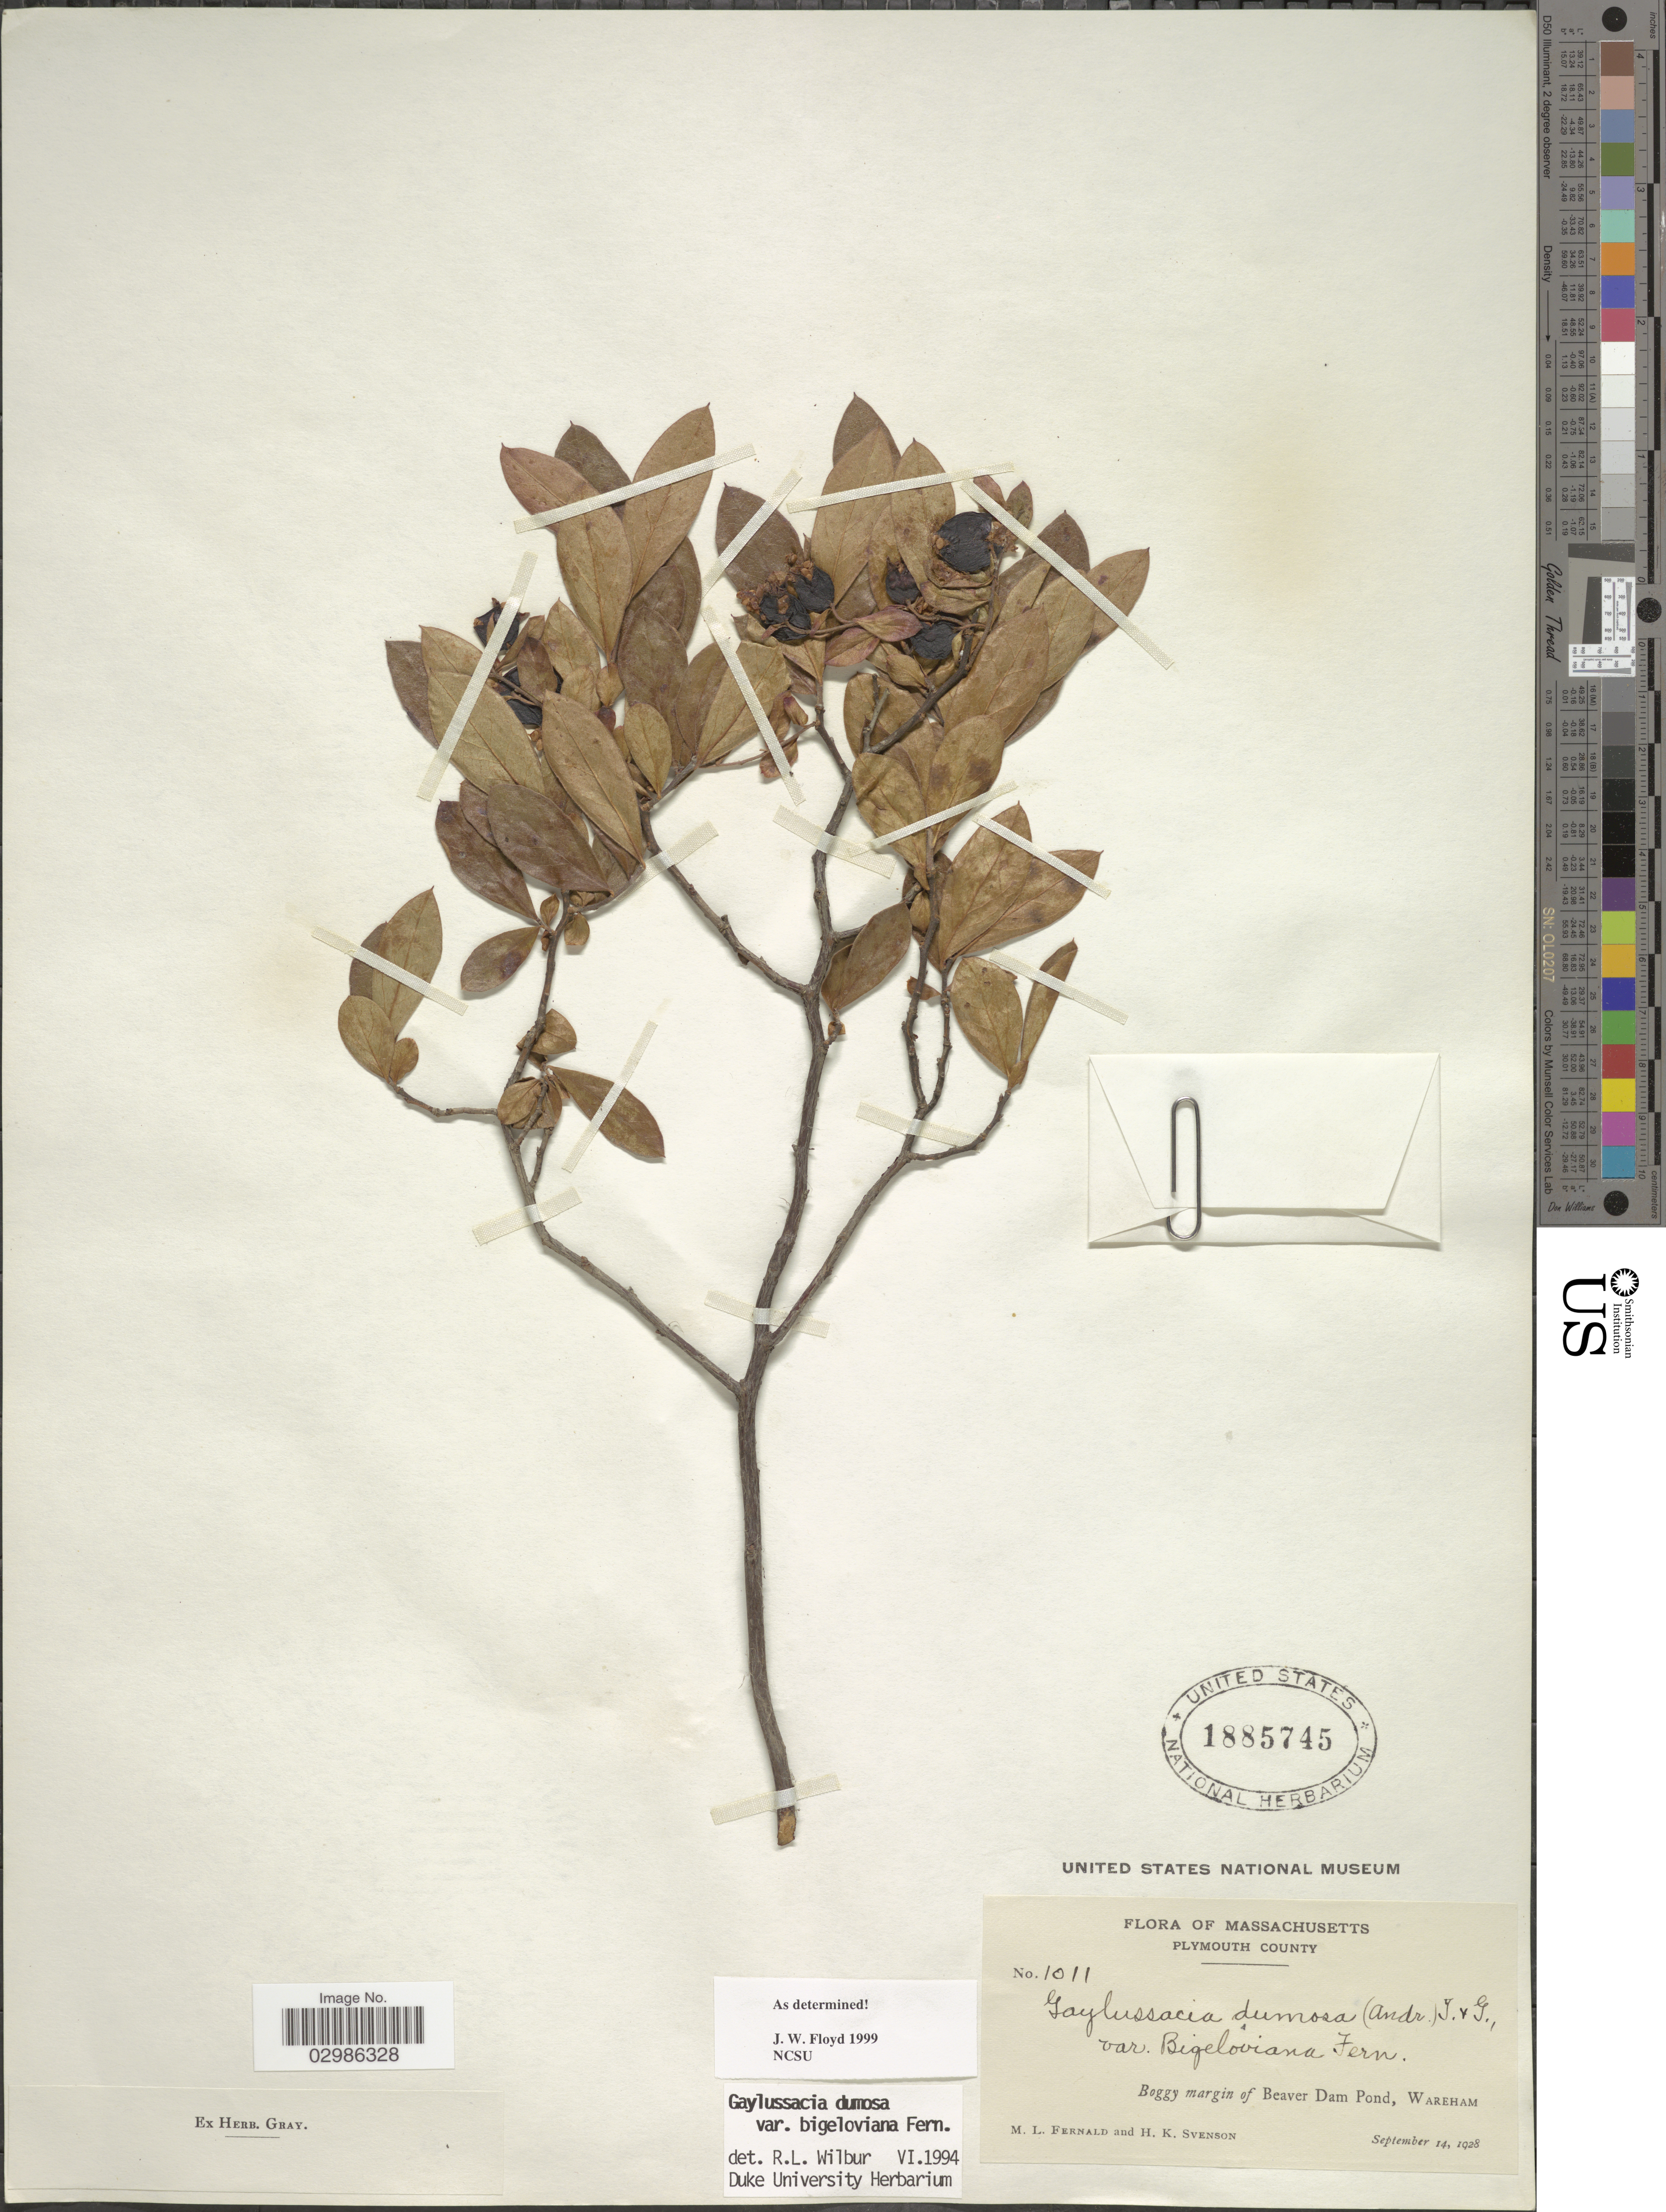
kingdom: Plantae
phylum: Tracheophyta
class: Magnoliopsida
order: Ericales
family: Ericaceae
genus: Gaylussacia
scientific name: Gaylussacia dumosa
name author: (Andrews) Torr. & A. Gray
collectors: M. L. Fernald & H. K. Svenson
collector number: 1011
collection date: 1928-09-14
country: United States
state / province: Massachusetts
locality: Plymouth County, Boggy margin of Beaver Dam Pond, Wareham.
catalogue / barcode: US 1885745